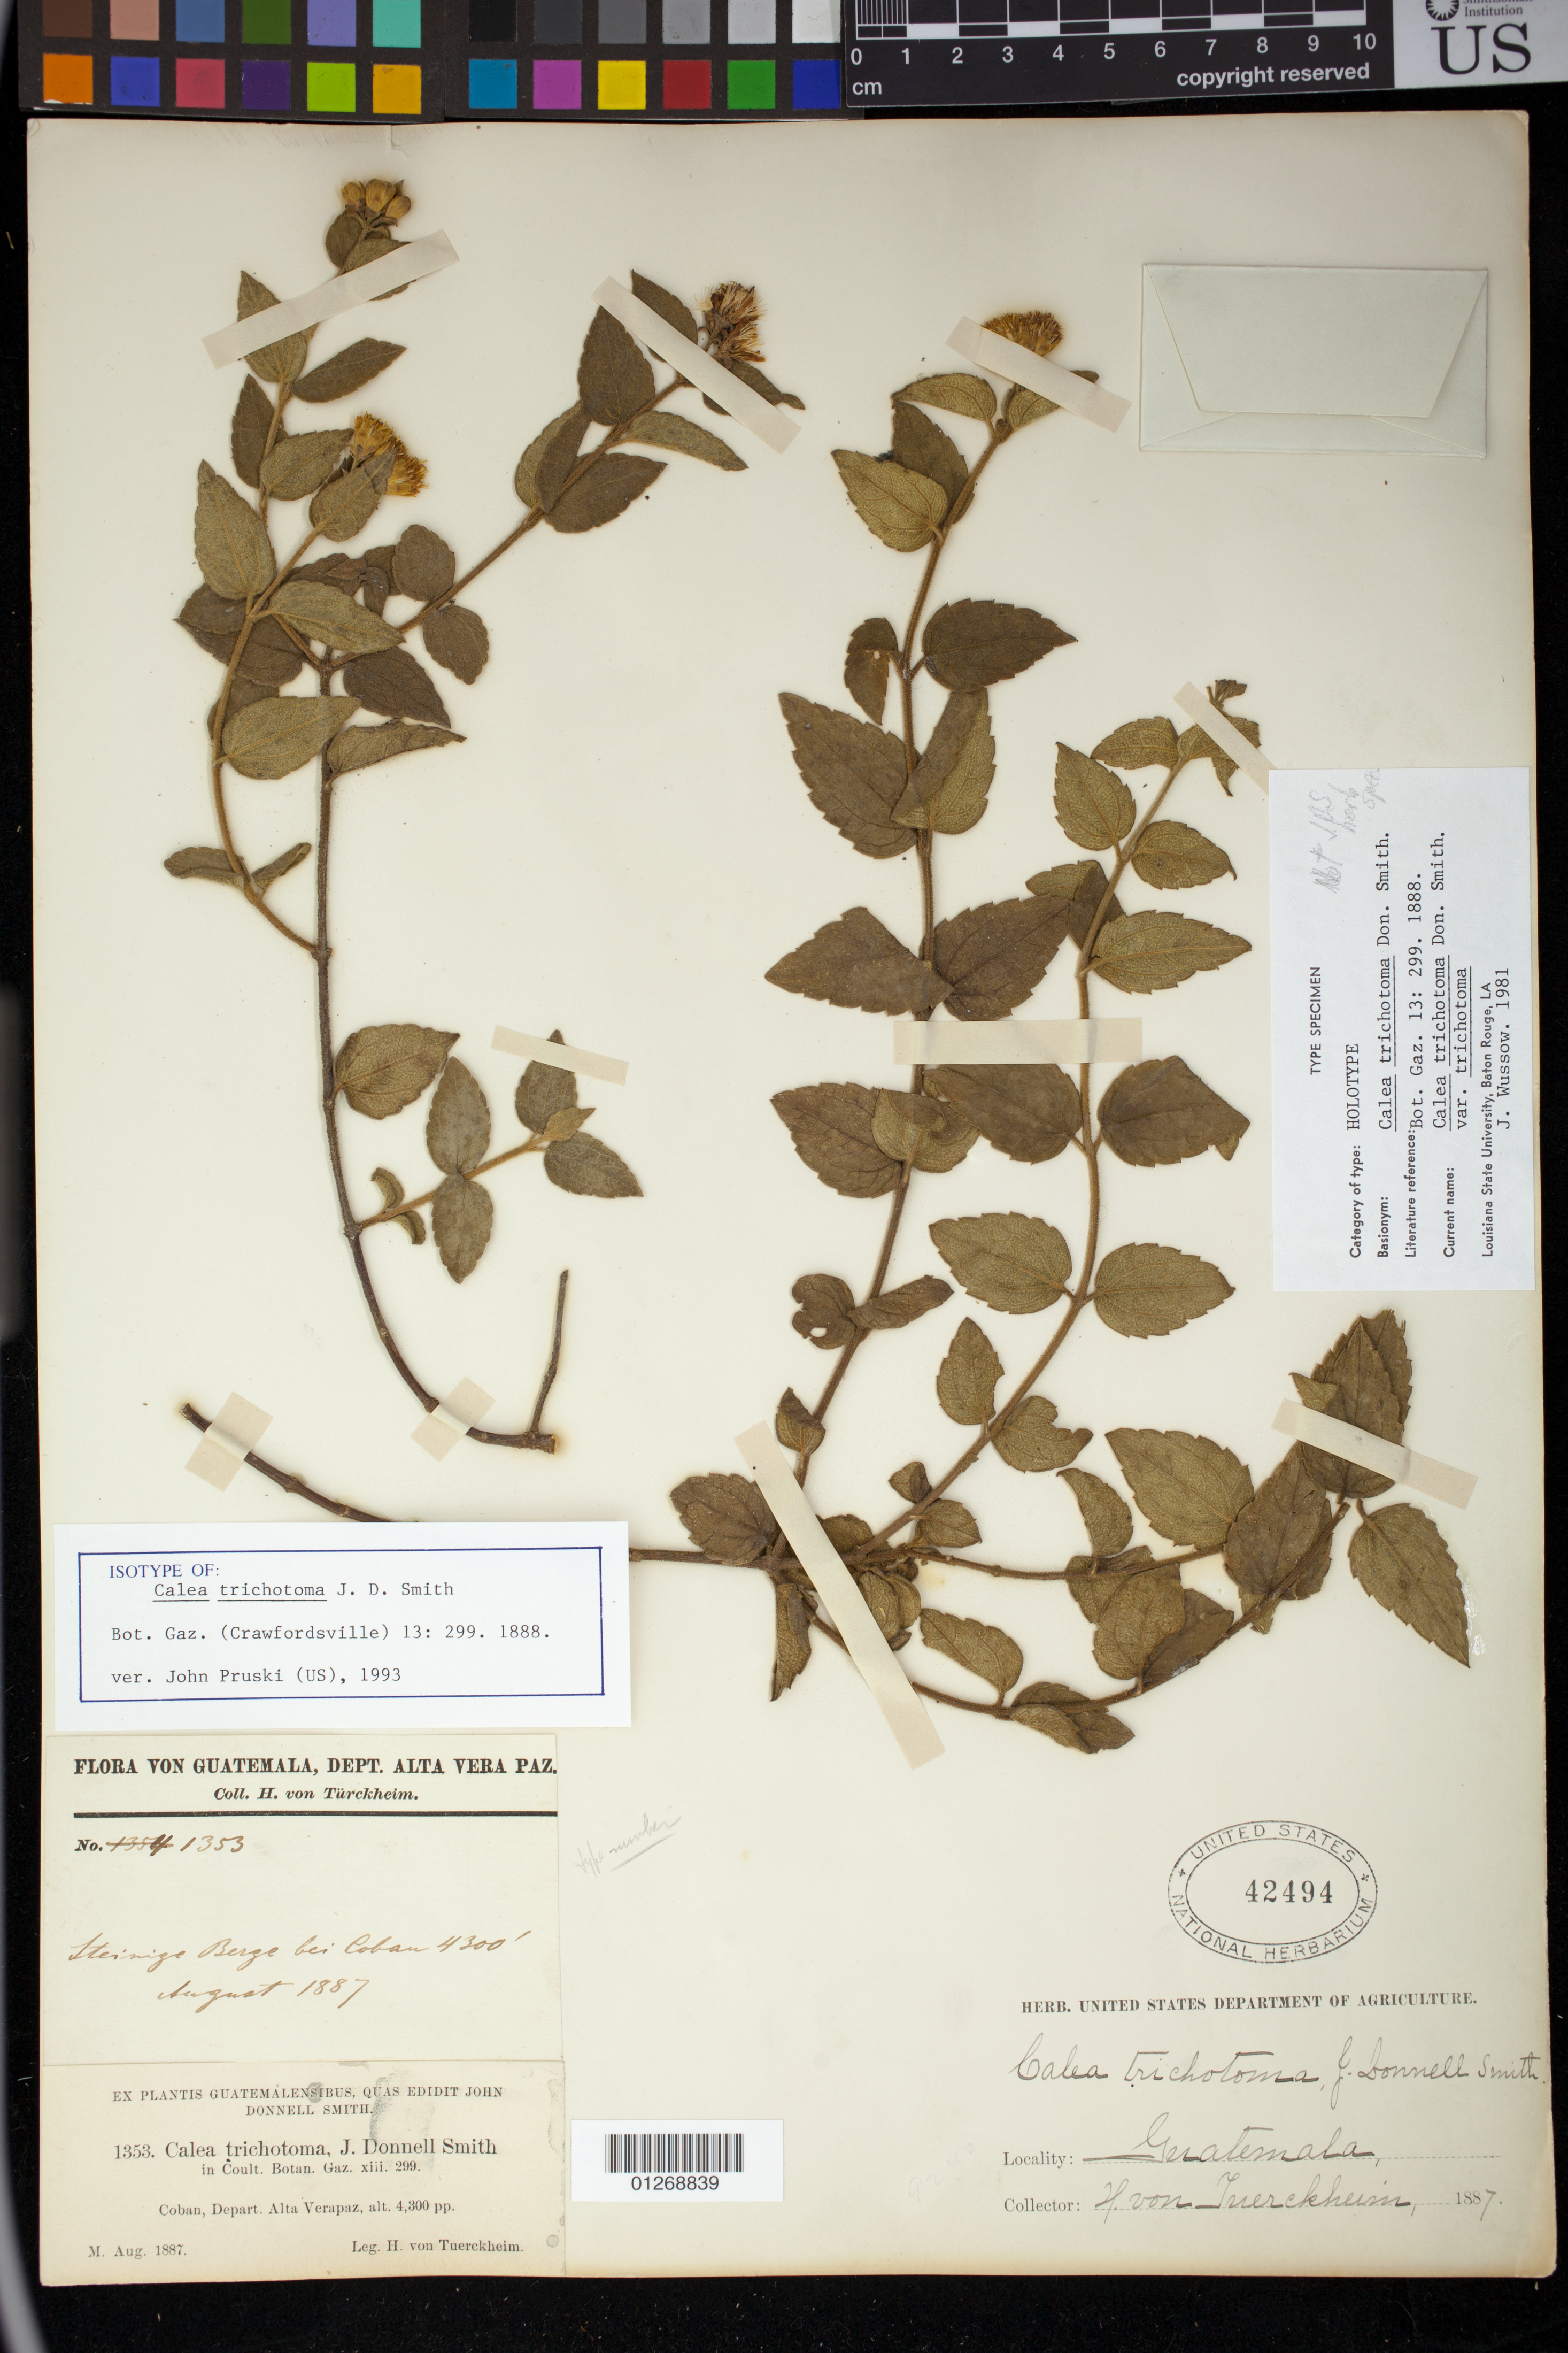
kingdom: Plantae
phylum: Tracheophyta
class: Magnoliopsida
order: Asterales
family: Asteraceae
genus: Calea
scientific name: Calea trichotoma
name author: Donn. Sm.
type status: Isotype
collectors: H. von Türckheim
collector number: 1353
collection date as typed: Aug 1887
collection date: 1887-08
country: Guatemala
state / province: Alta Verapaz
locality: Cobán, Dept. Alta Verapaz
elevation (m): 1311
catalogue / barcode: US 42494